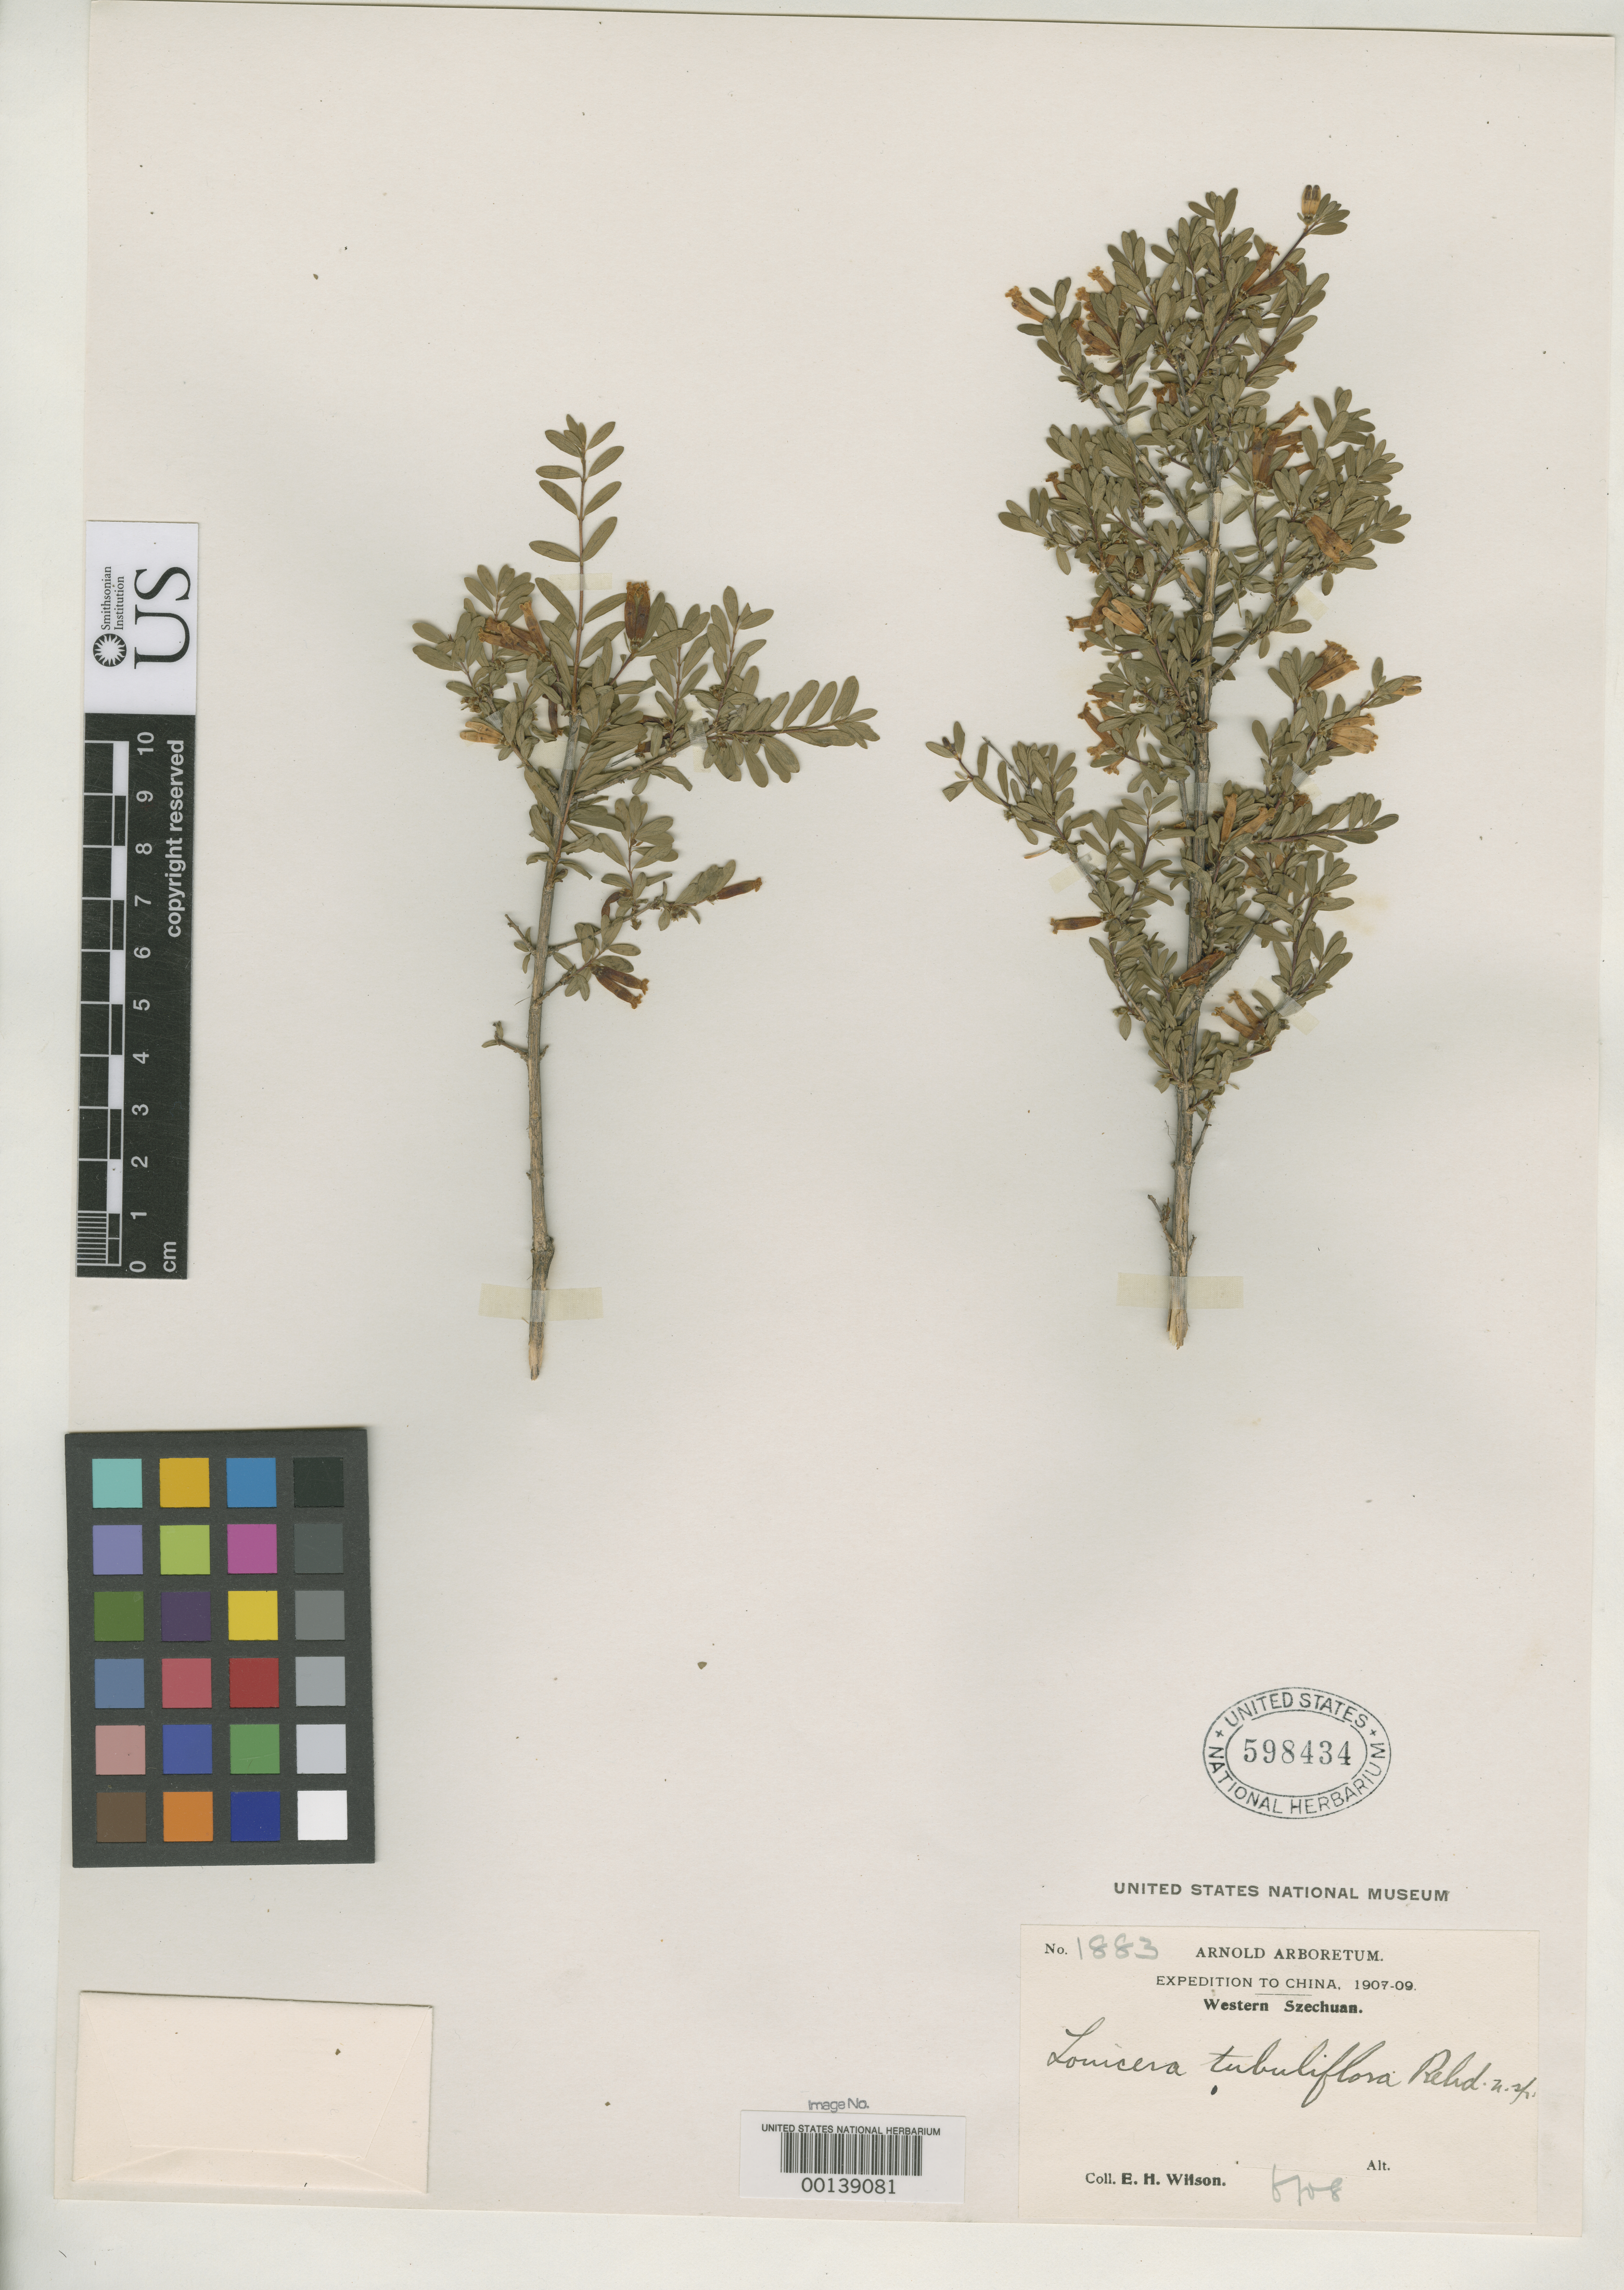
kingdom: Plantae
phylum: Tracheophyta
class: Magnoliopsida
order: Dipsacales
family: Caprifoliaceae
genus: Lonicera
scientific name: Lonicera tubuliflora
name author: Rehder in Sarg.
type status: Isotype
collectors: E. H. Wilson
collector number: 1883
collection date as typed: Jun 1908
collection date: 1908-06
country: China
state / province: Sichuan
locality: Near Mou-kong-thing.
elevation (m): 2700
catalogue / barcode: US 598434